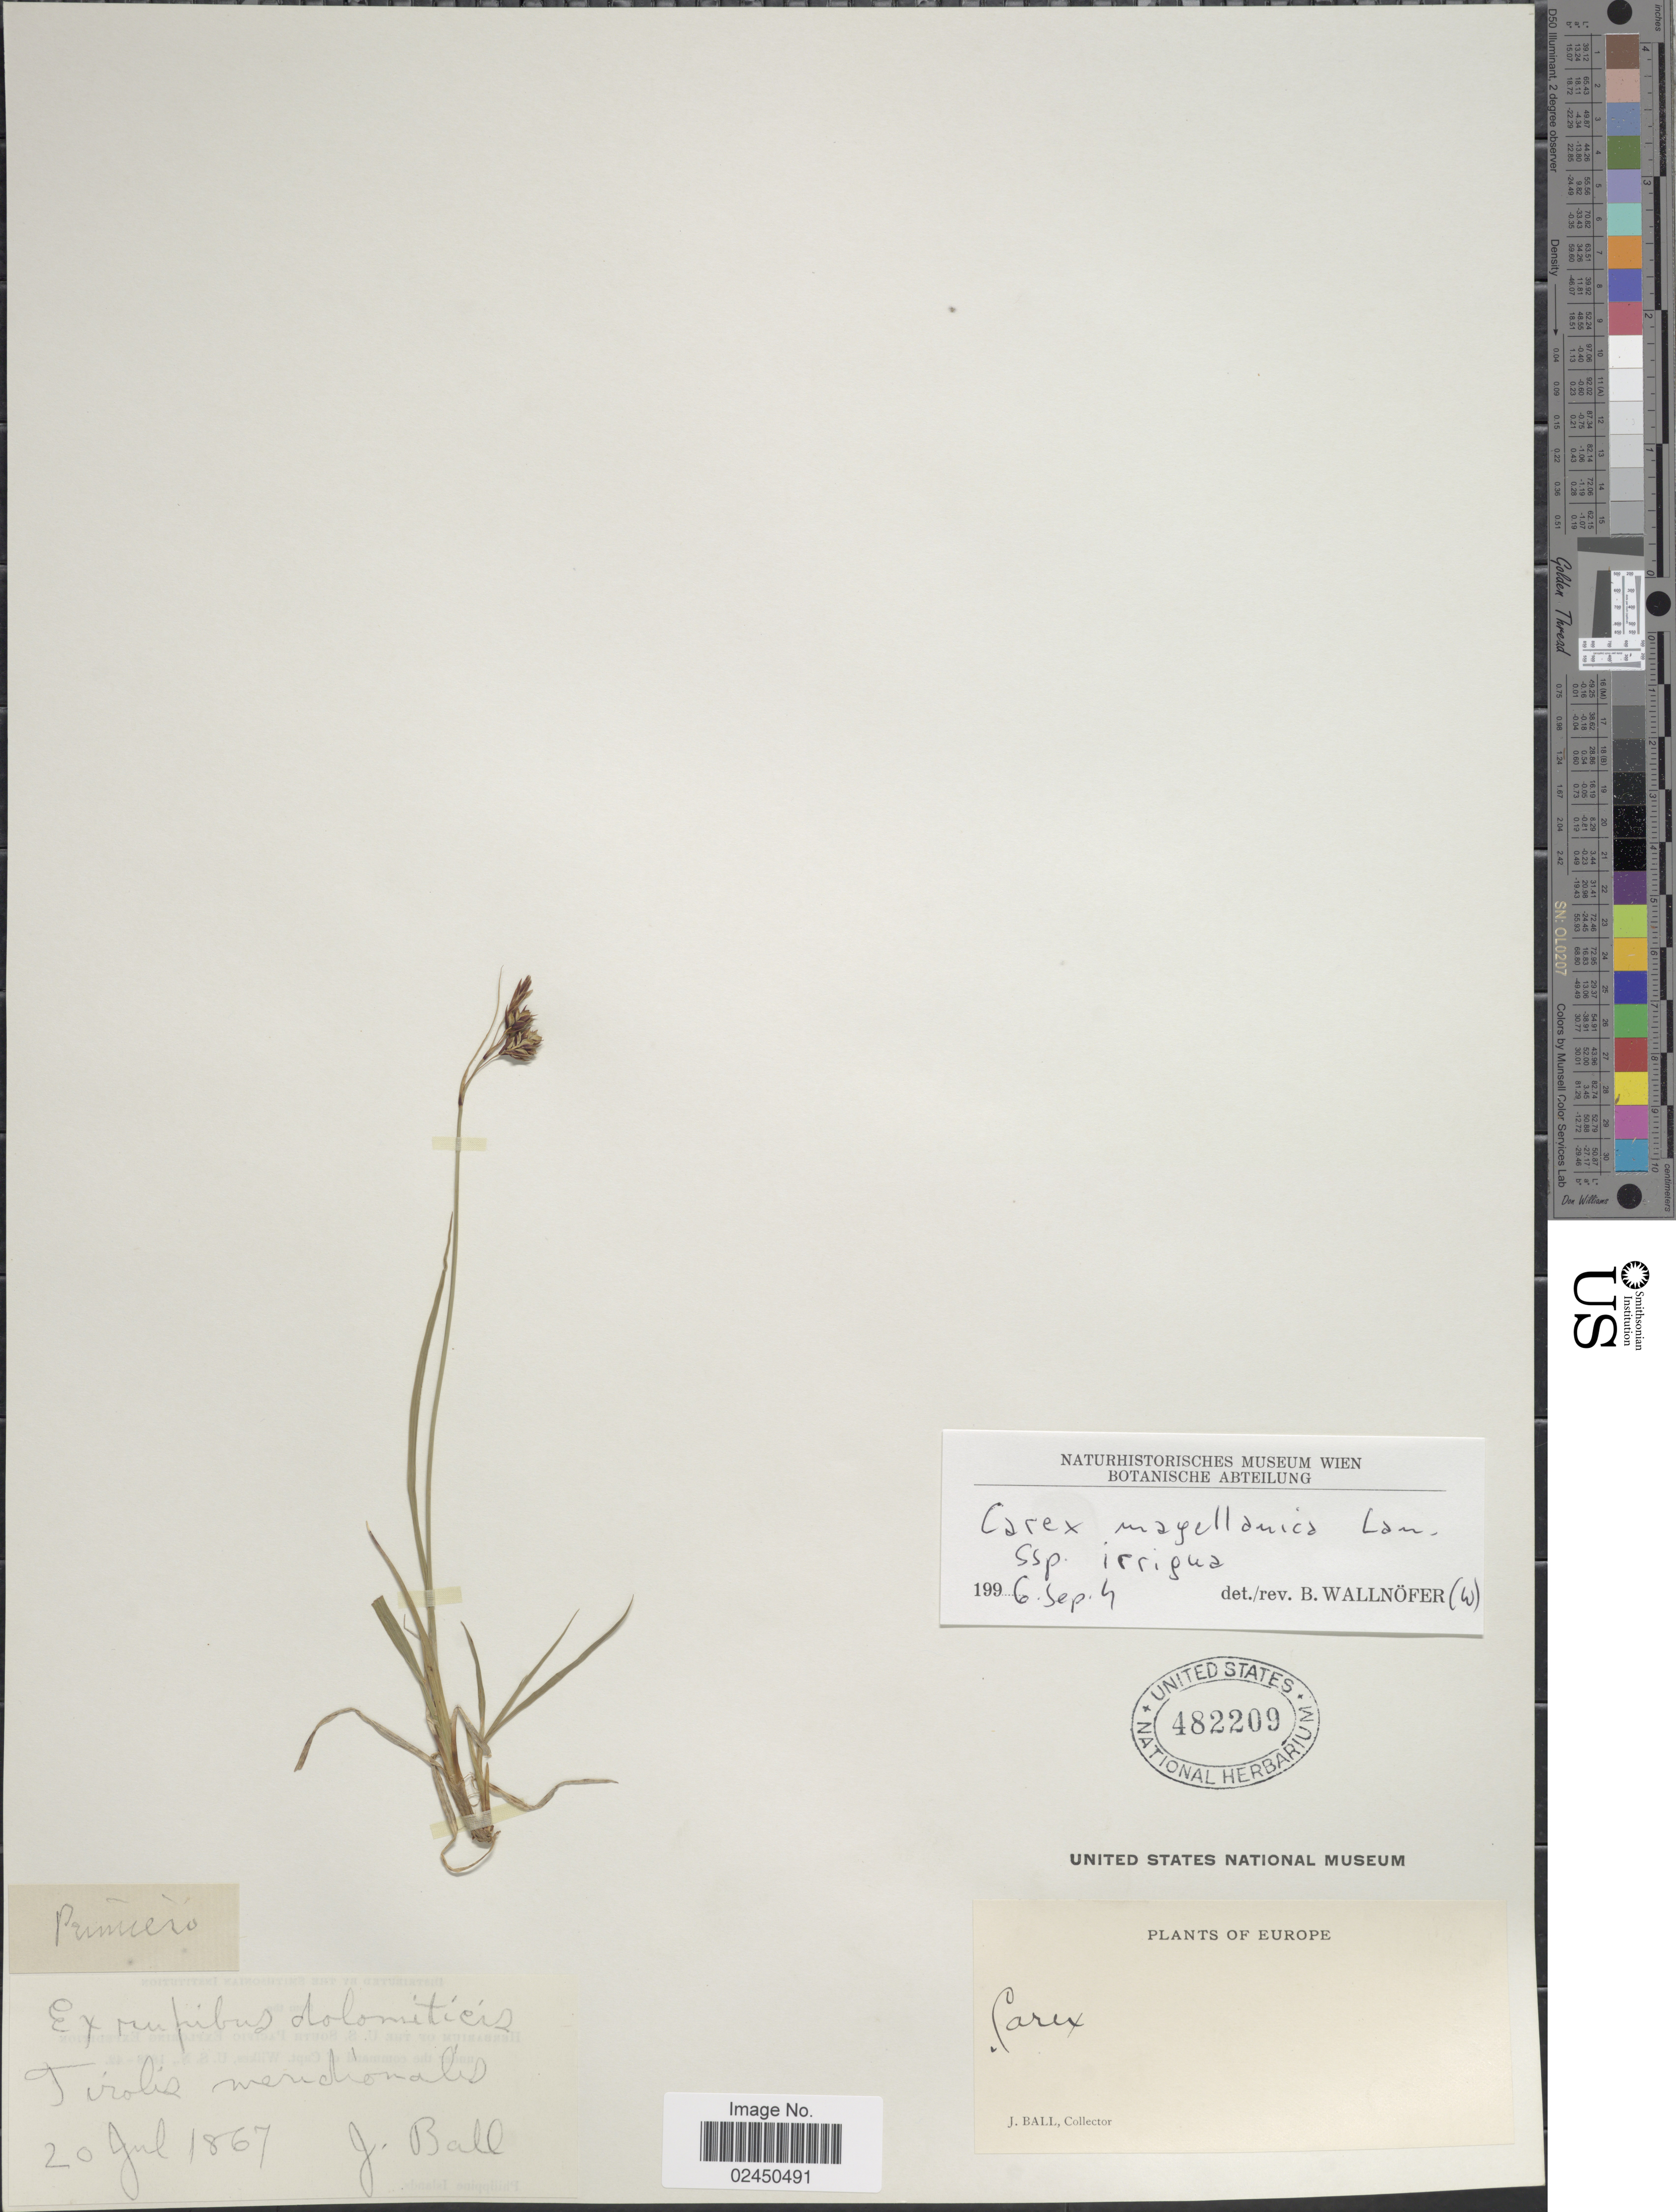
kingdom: Plantae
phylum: Tracheophyta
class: Liliopsida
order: Poales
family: Cyperaceae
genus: Carex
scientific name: Carex magellanica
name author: Lam.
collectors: J. Ball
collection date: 1867-07-20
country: Austria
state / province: Tirol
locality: Tirolis meridionalis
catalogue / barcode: US 482209